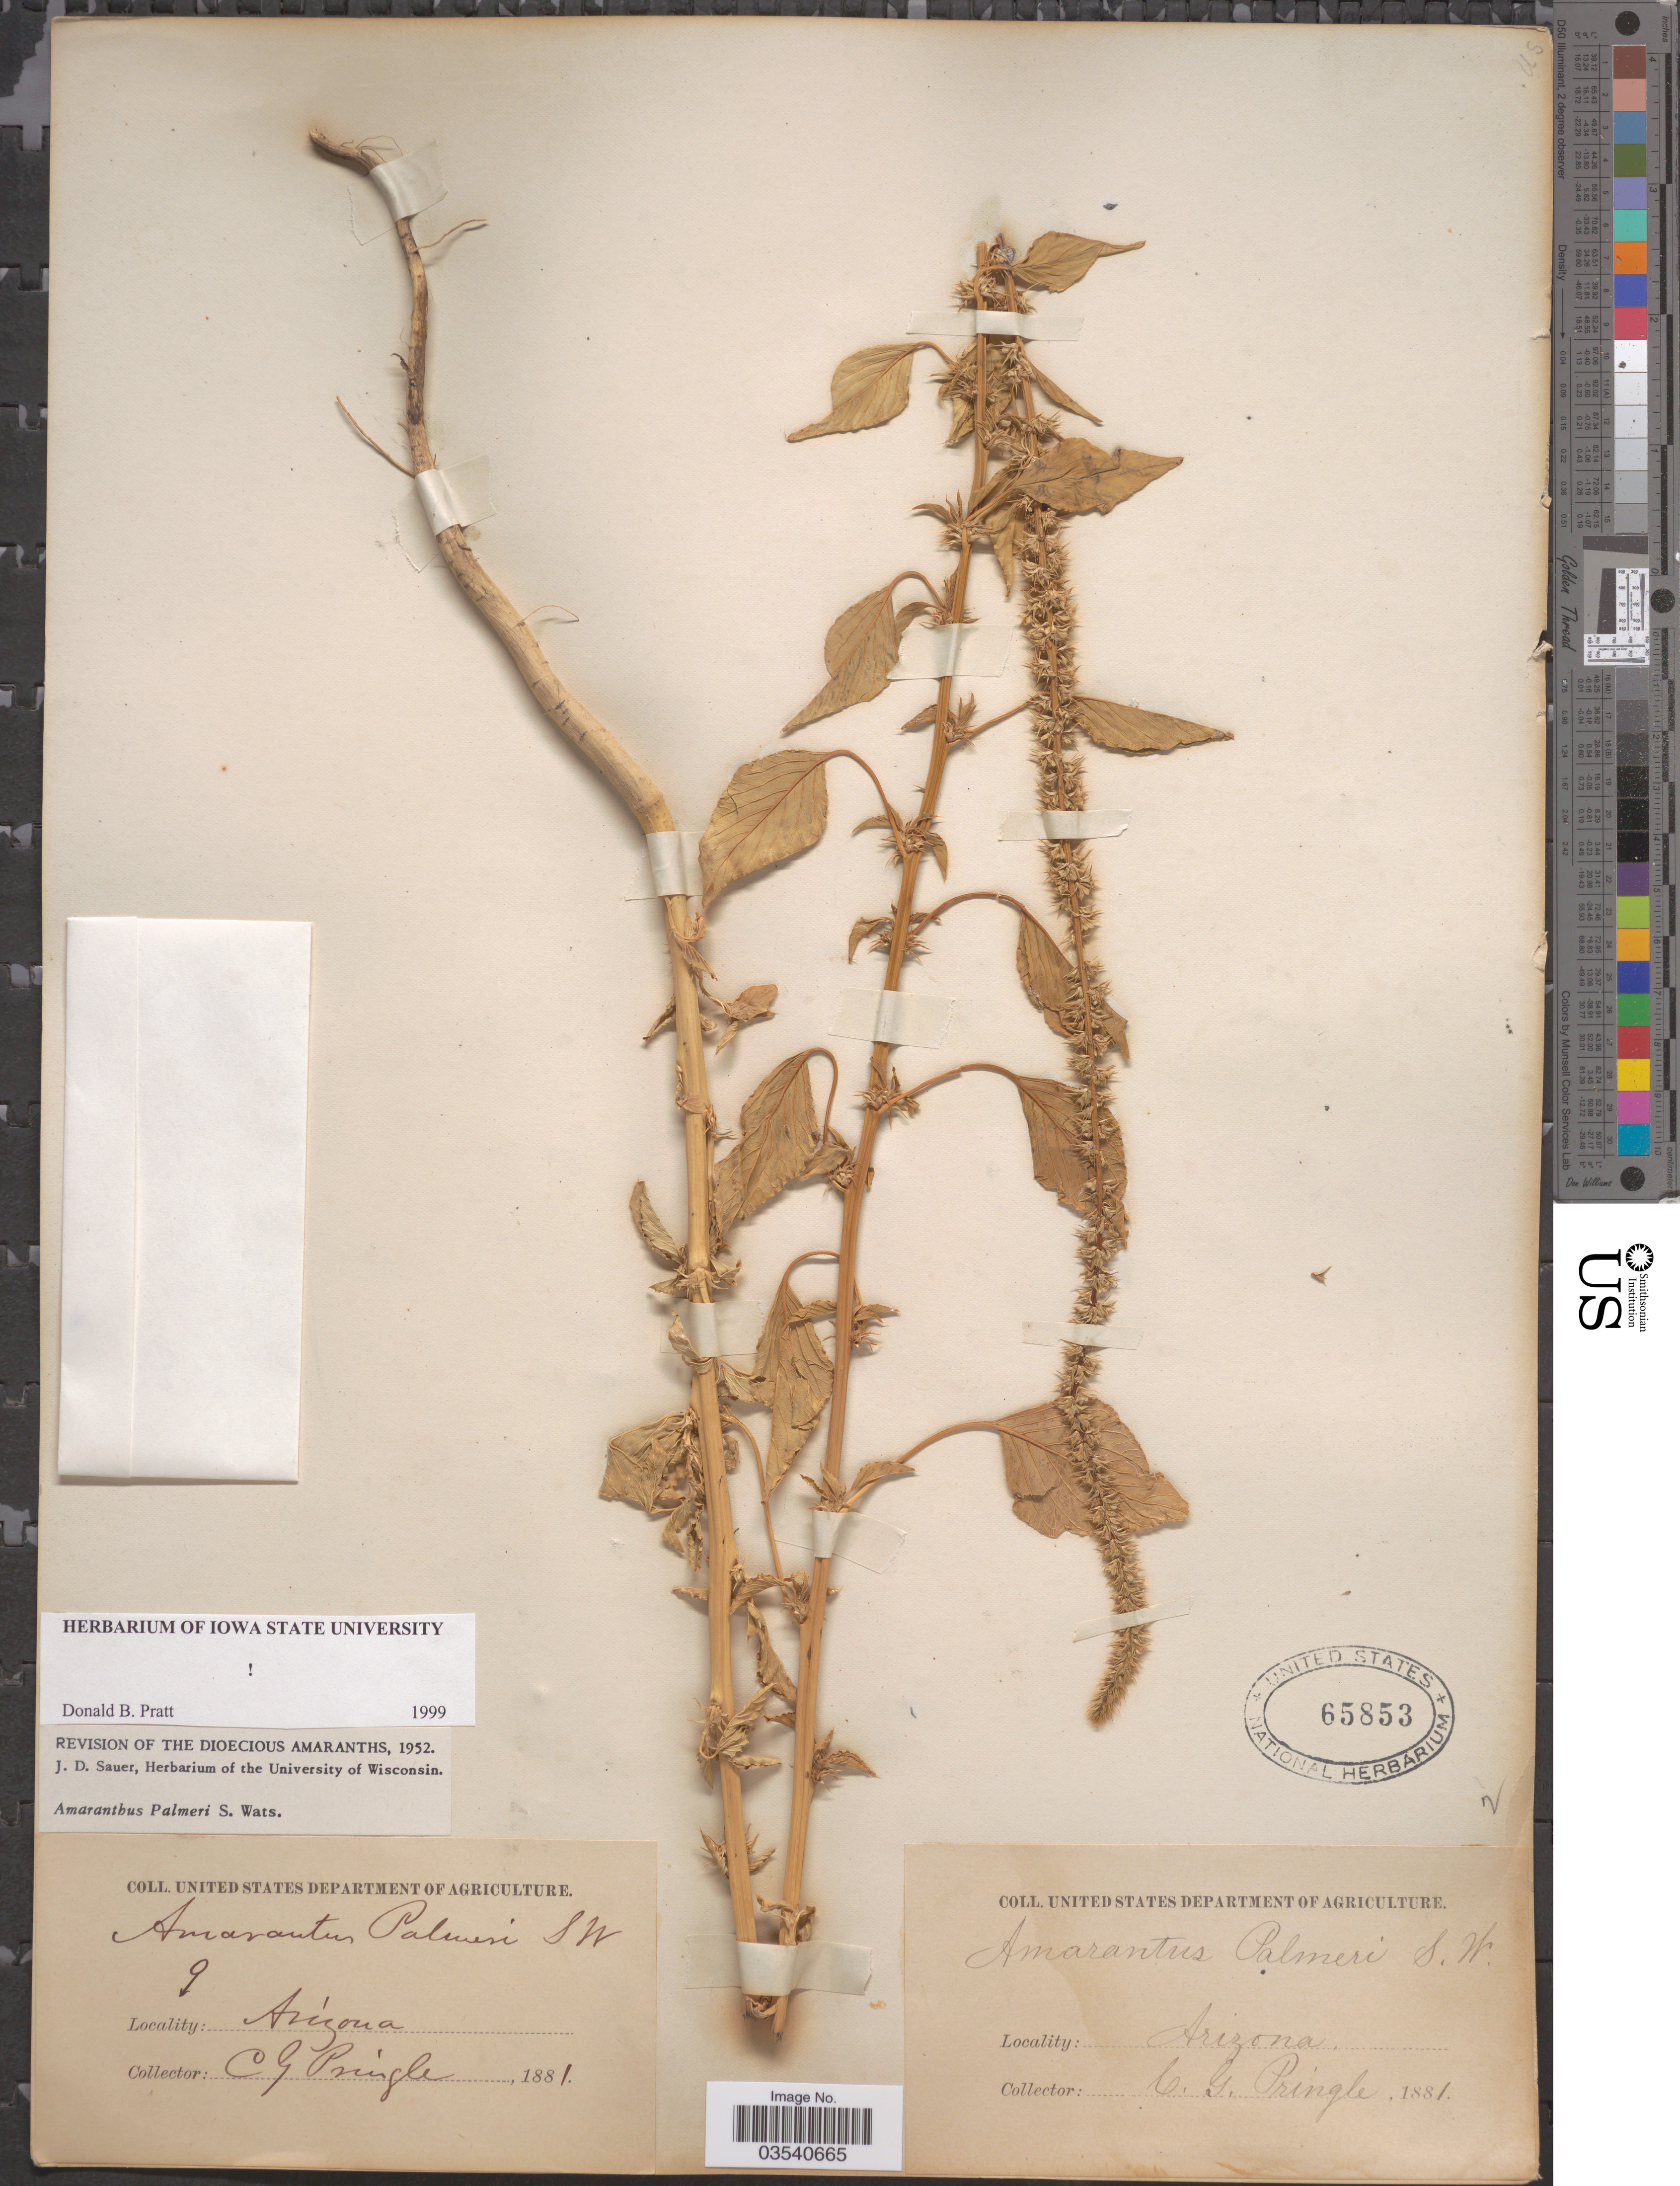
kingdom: Plantae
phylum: Tracheophyta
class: Magnoliopsida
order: Caryophyllales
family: Amaranthaceae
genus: Amaranthus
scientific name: Amaranthus palmeri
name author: S. Watson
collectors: C. G. Pringle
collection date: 1881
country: United States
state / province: Arizona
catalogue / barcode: US 65853